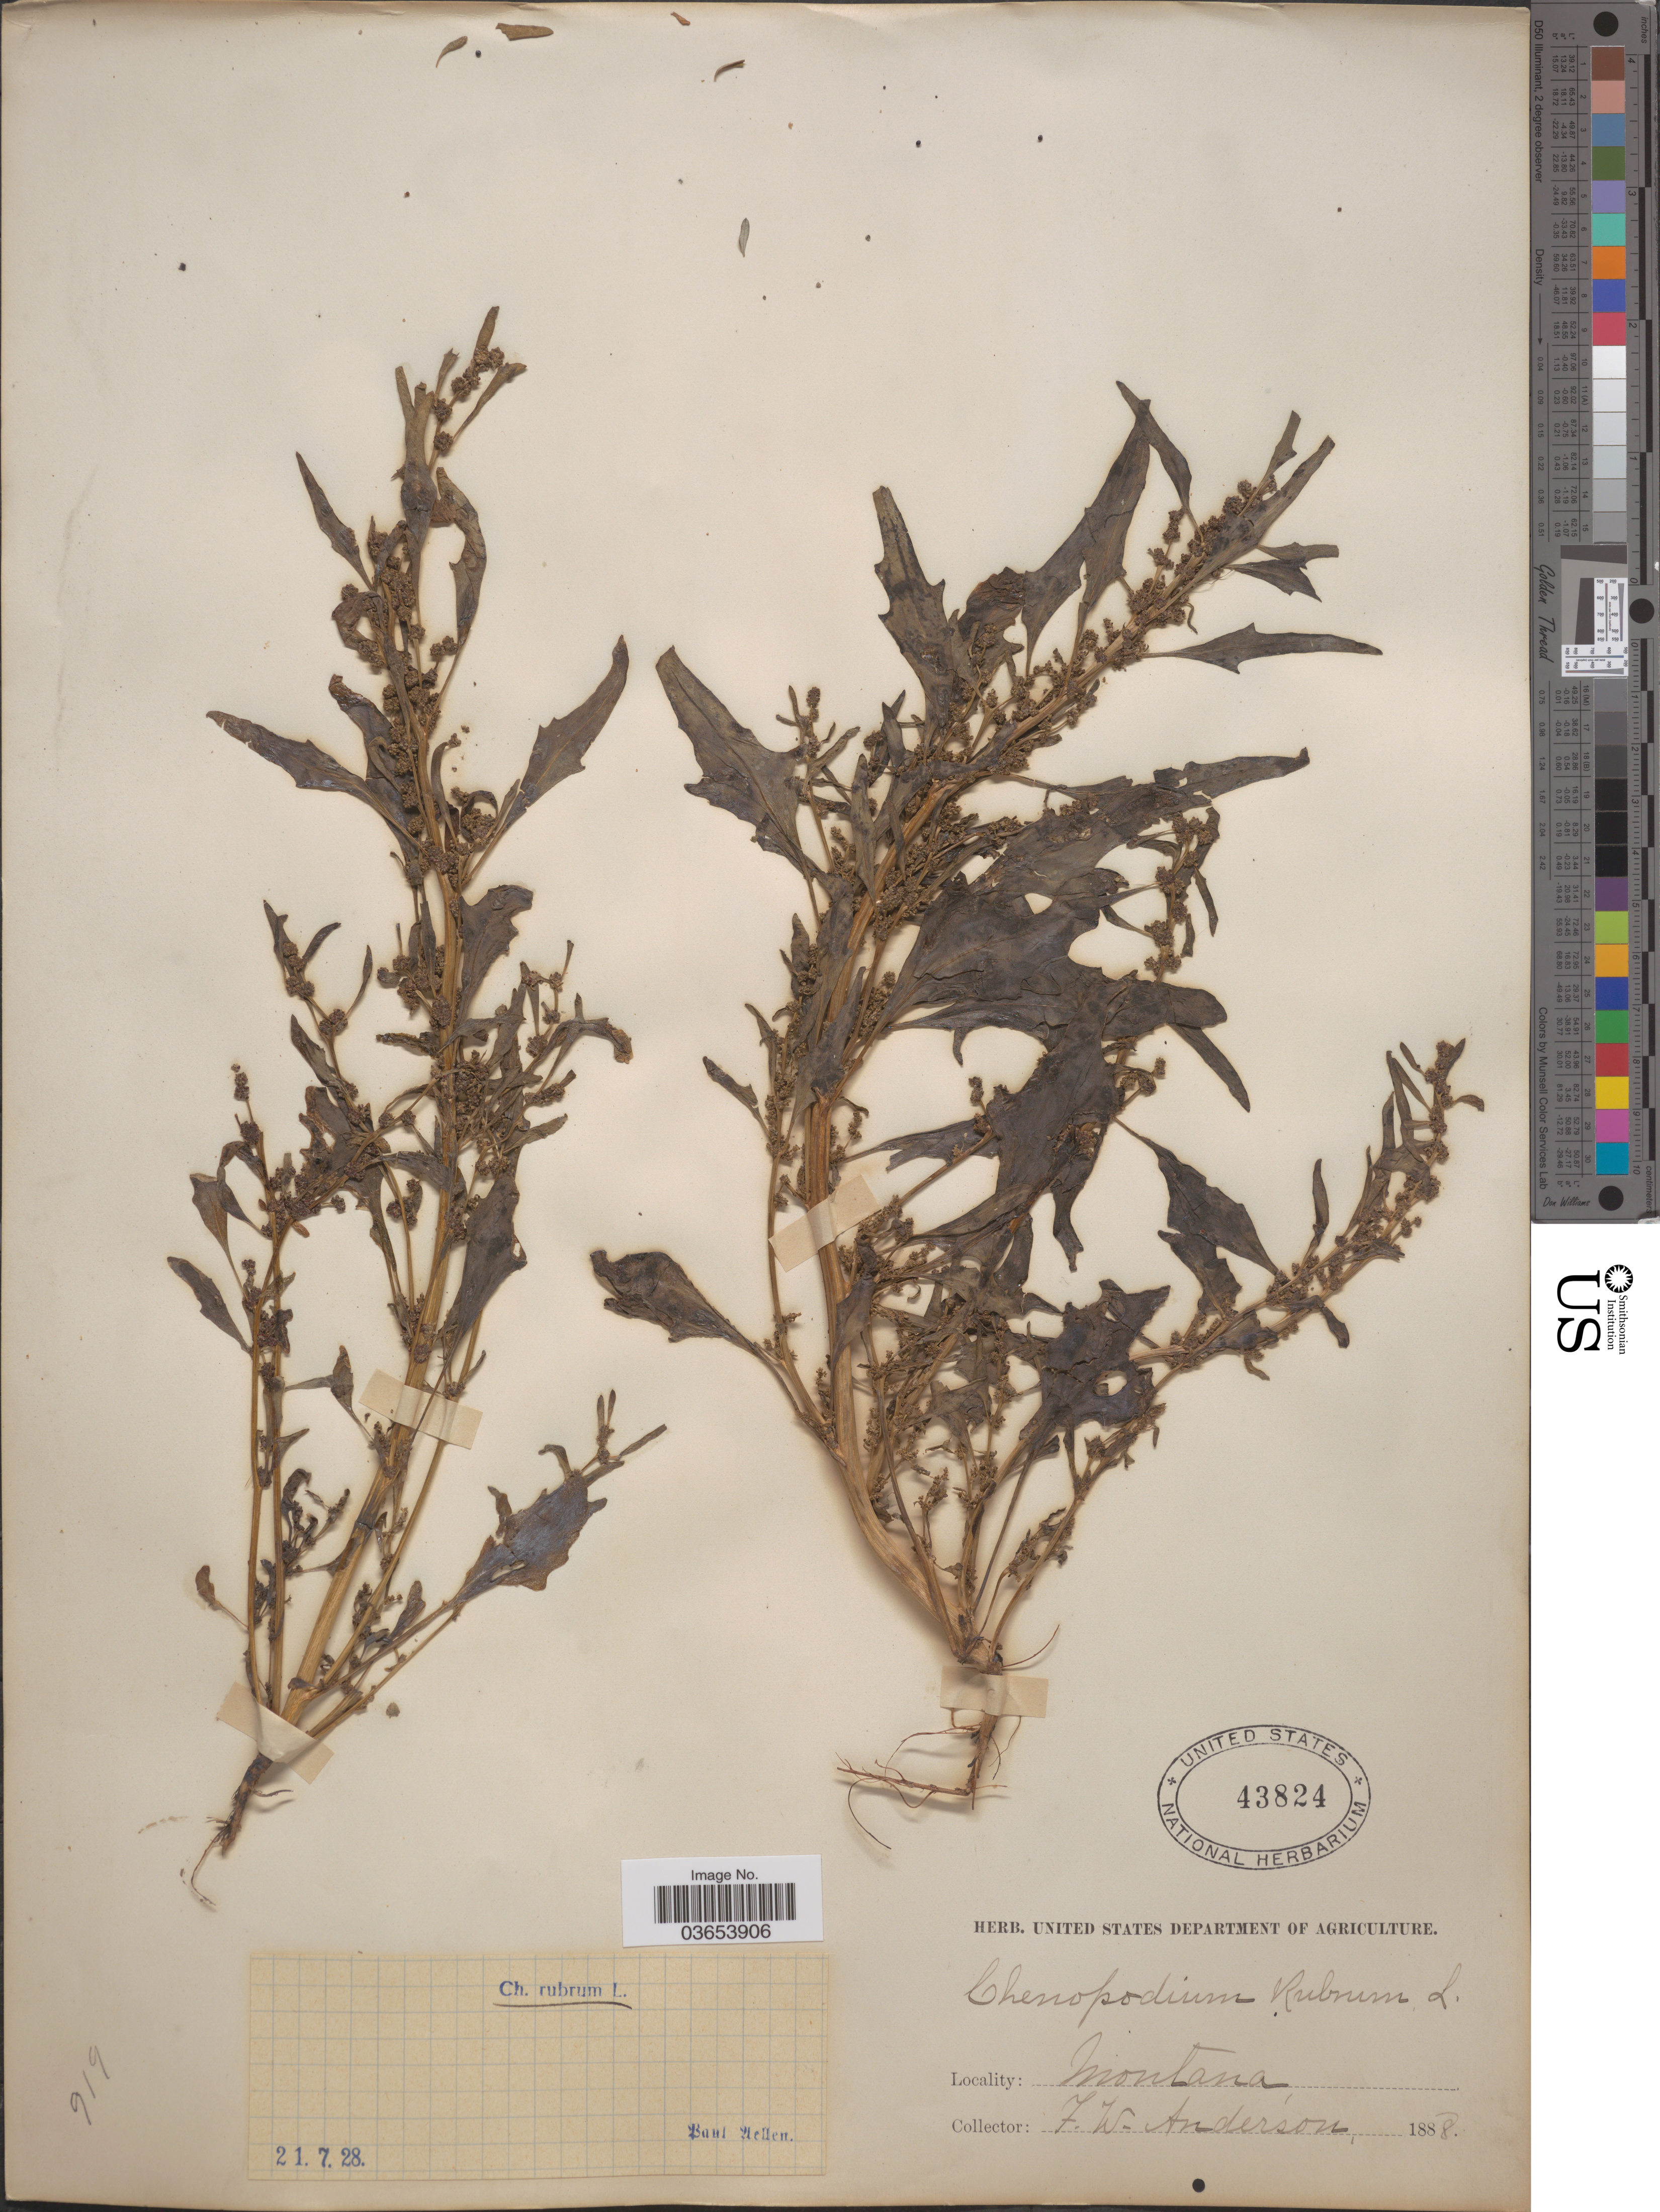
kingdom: Plantae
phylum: Tracheophyta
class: Magnoliopsida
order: Caryophyllales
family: Amaranthaceae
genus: Chenopodium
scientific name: Chenopodium rubrum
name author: L.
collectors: F. W. Anderson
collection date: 1888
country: United States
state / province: Montana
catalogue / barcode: US 43824